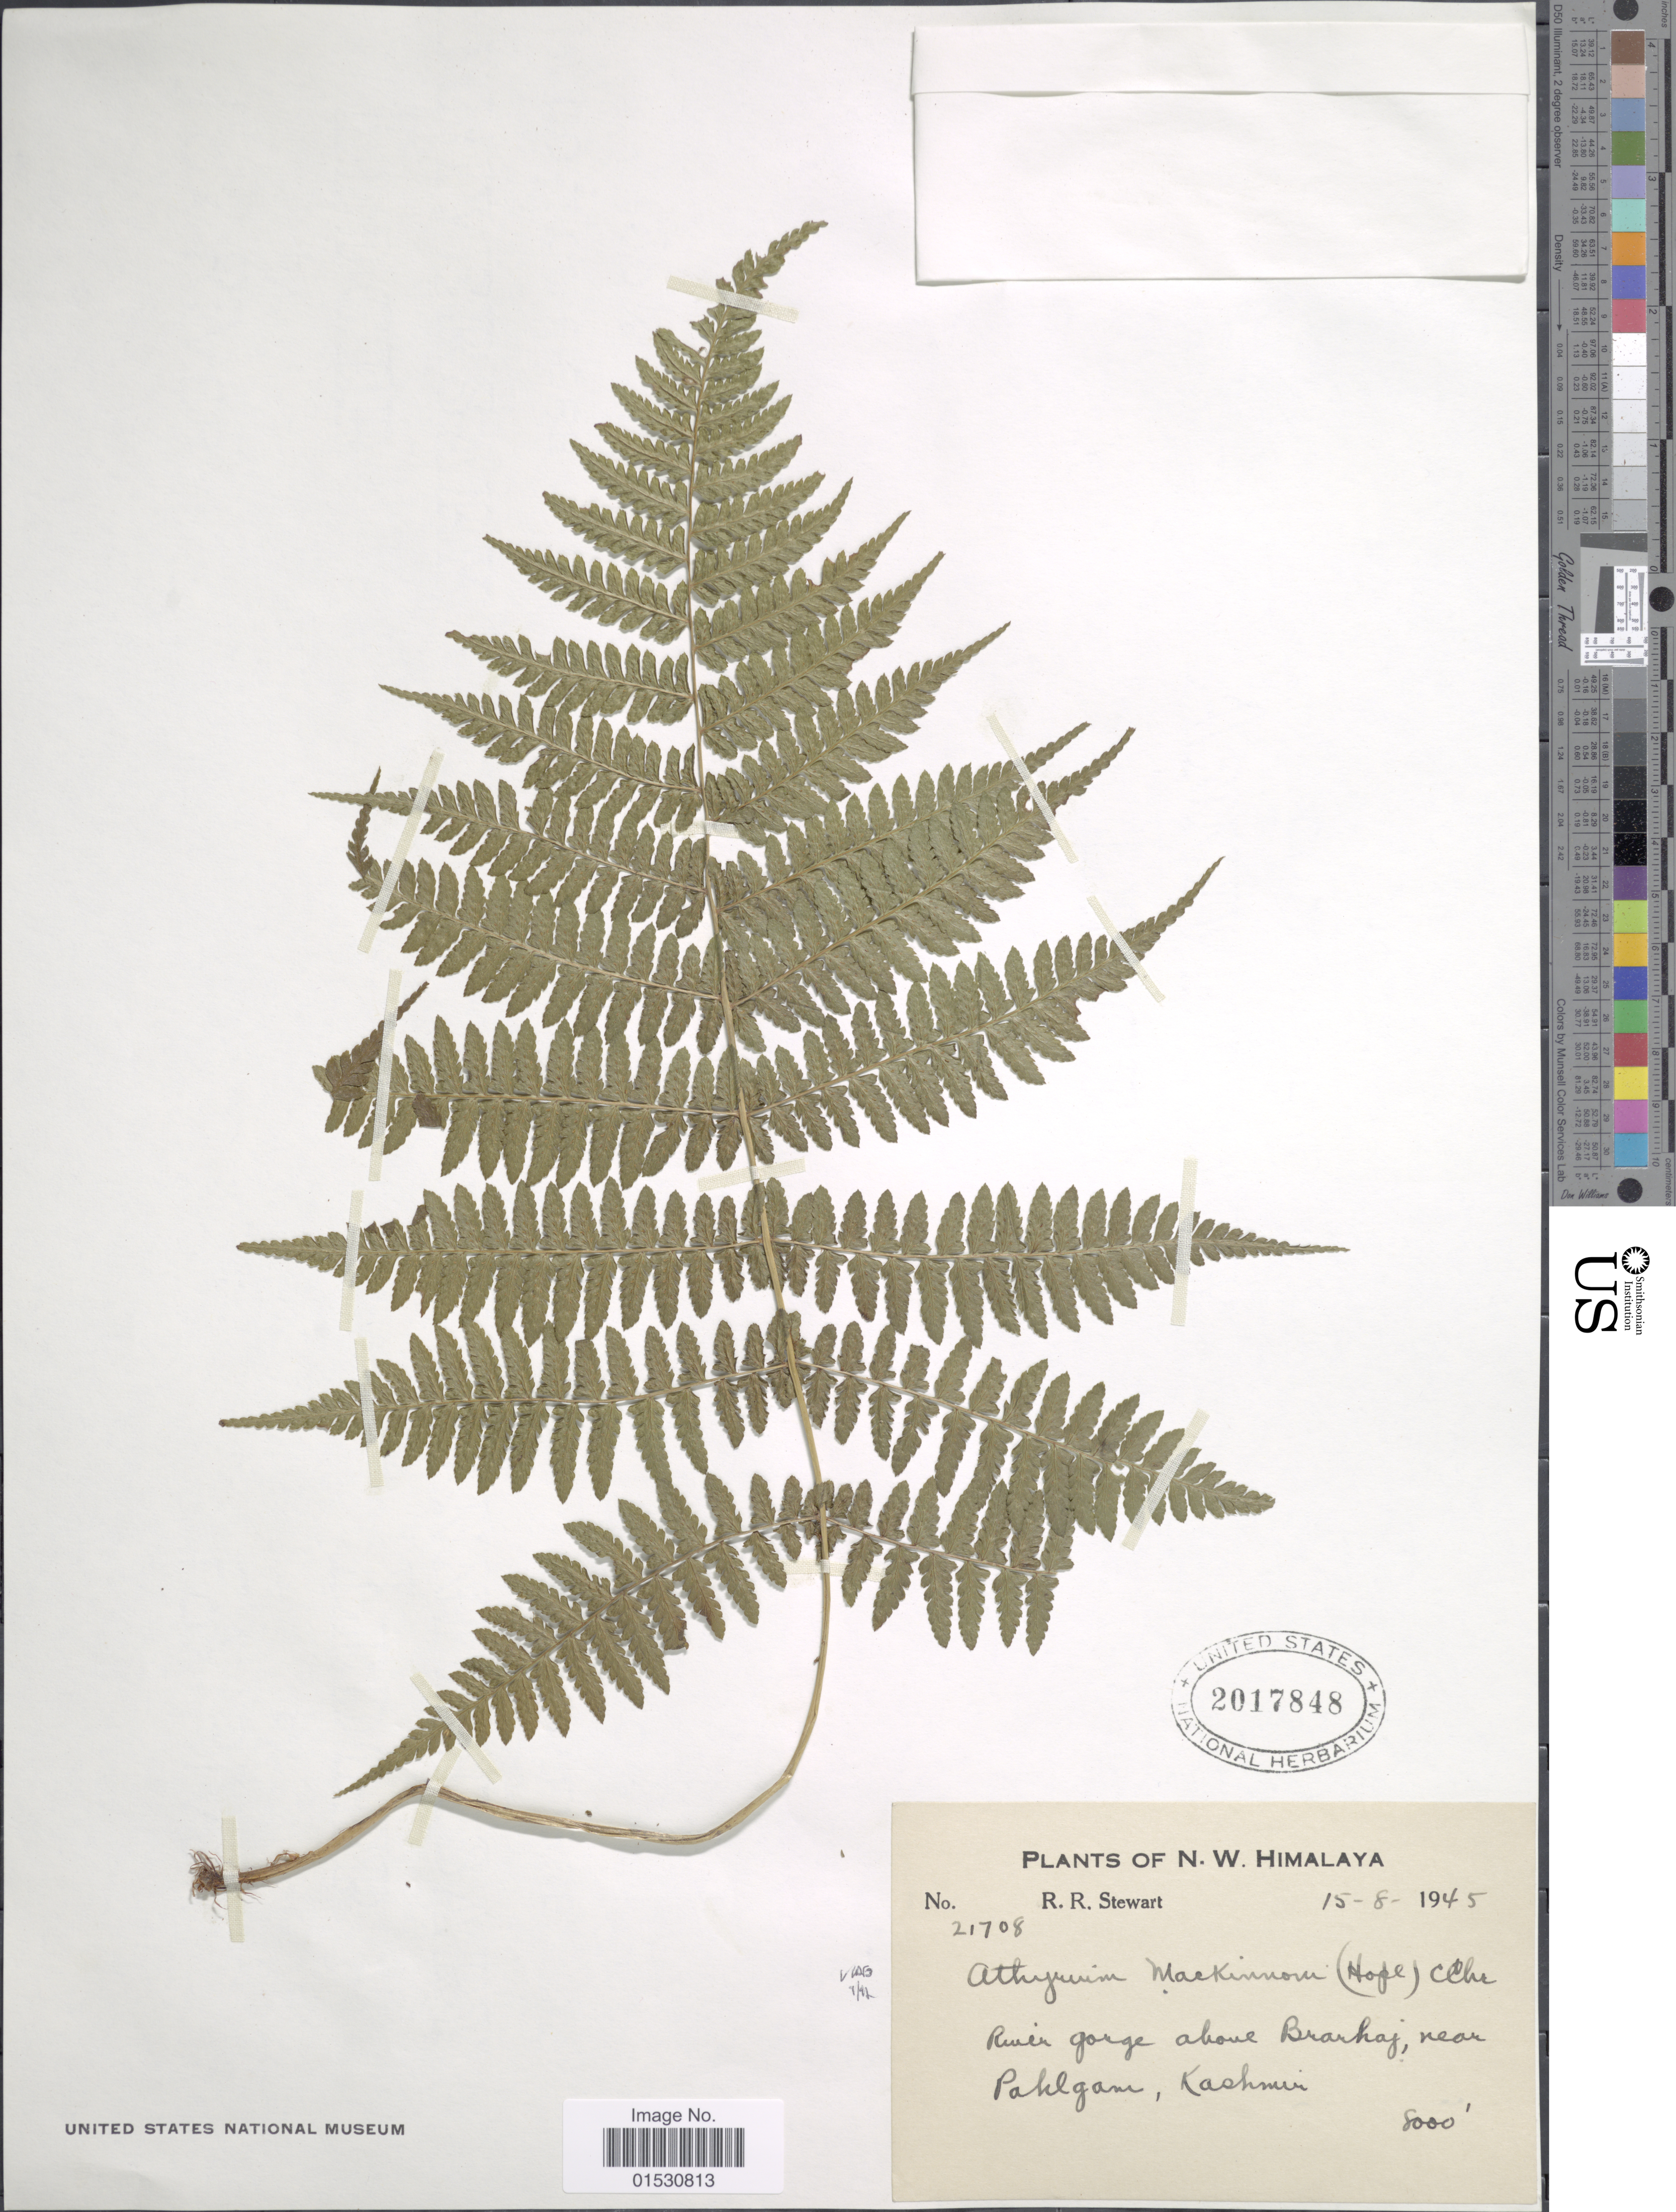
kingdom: Plantae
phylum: Tracheophyta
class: Polypodiopsida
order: Polypodiales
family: Athyriaceae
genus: Athyrium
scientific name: Athyrium mackinnonii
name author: (Hook.) C. Chr.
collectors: R. R. Stewart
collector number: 21708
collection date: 1945-08-15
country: India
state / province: Jammu and Kashmir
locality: N.W. Himalaya. Ruin gorge above Brarhaj, near Paklgam, Kashmir.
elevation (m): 2438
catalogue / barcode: US 2017848